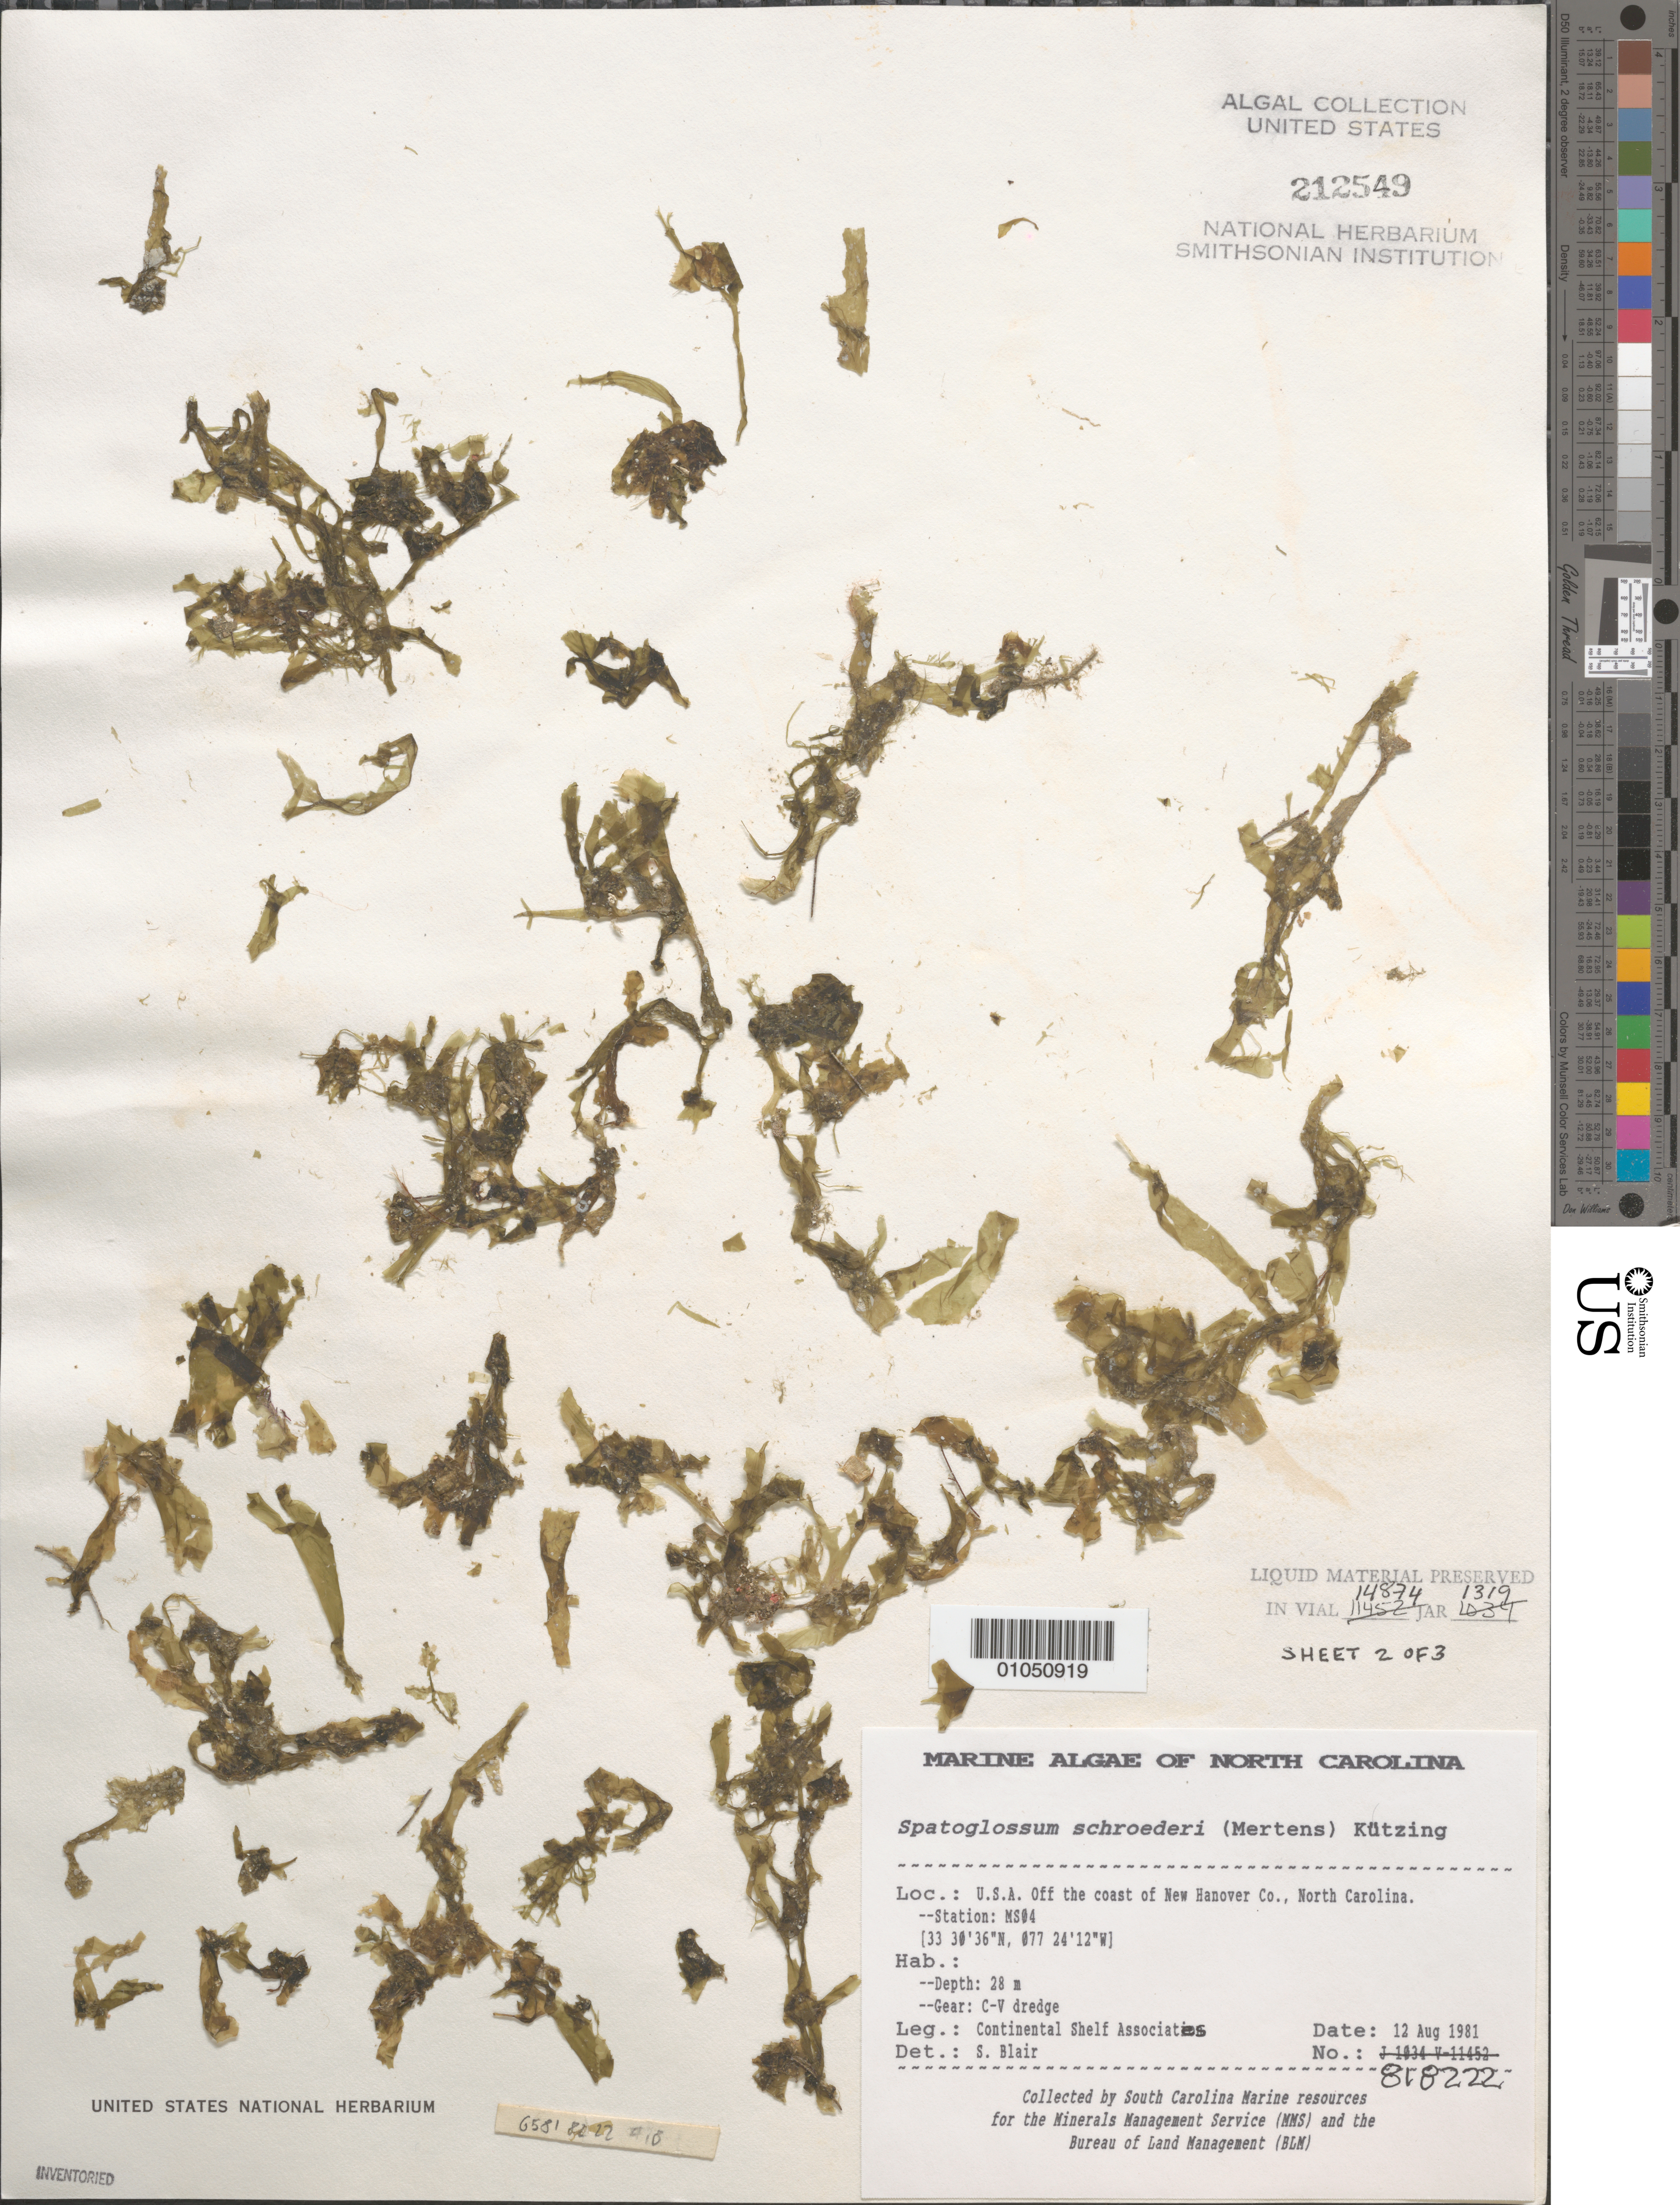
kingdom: Chromista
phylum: Ochrophyta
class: Phaeophyceae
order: Dictyotales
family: Dictyotaceae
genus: Spatoglossum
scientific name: Spatoglossum schroederi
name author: (C. Agardh) Kütz.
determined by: Blair, S. M.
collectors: Continental Shelf Associates for the MMS/BLM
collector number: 818222 (Station MS04)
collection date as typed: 12 Aug 1981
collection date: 1981-08-12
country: United States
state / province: North Carolina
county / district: New Hanover County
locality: North Atlantic Ocean off New Hanover County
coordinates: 33 30'36"N, 077 24'12"W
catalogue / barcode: US 212549